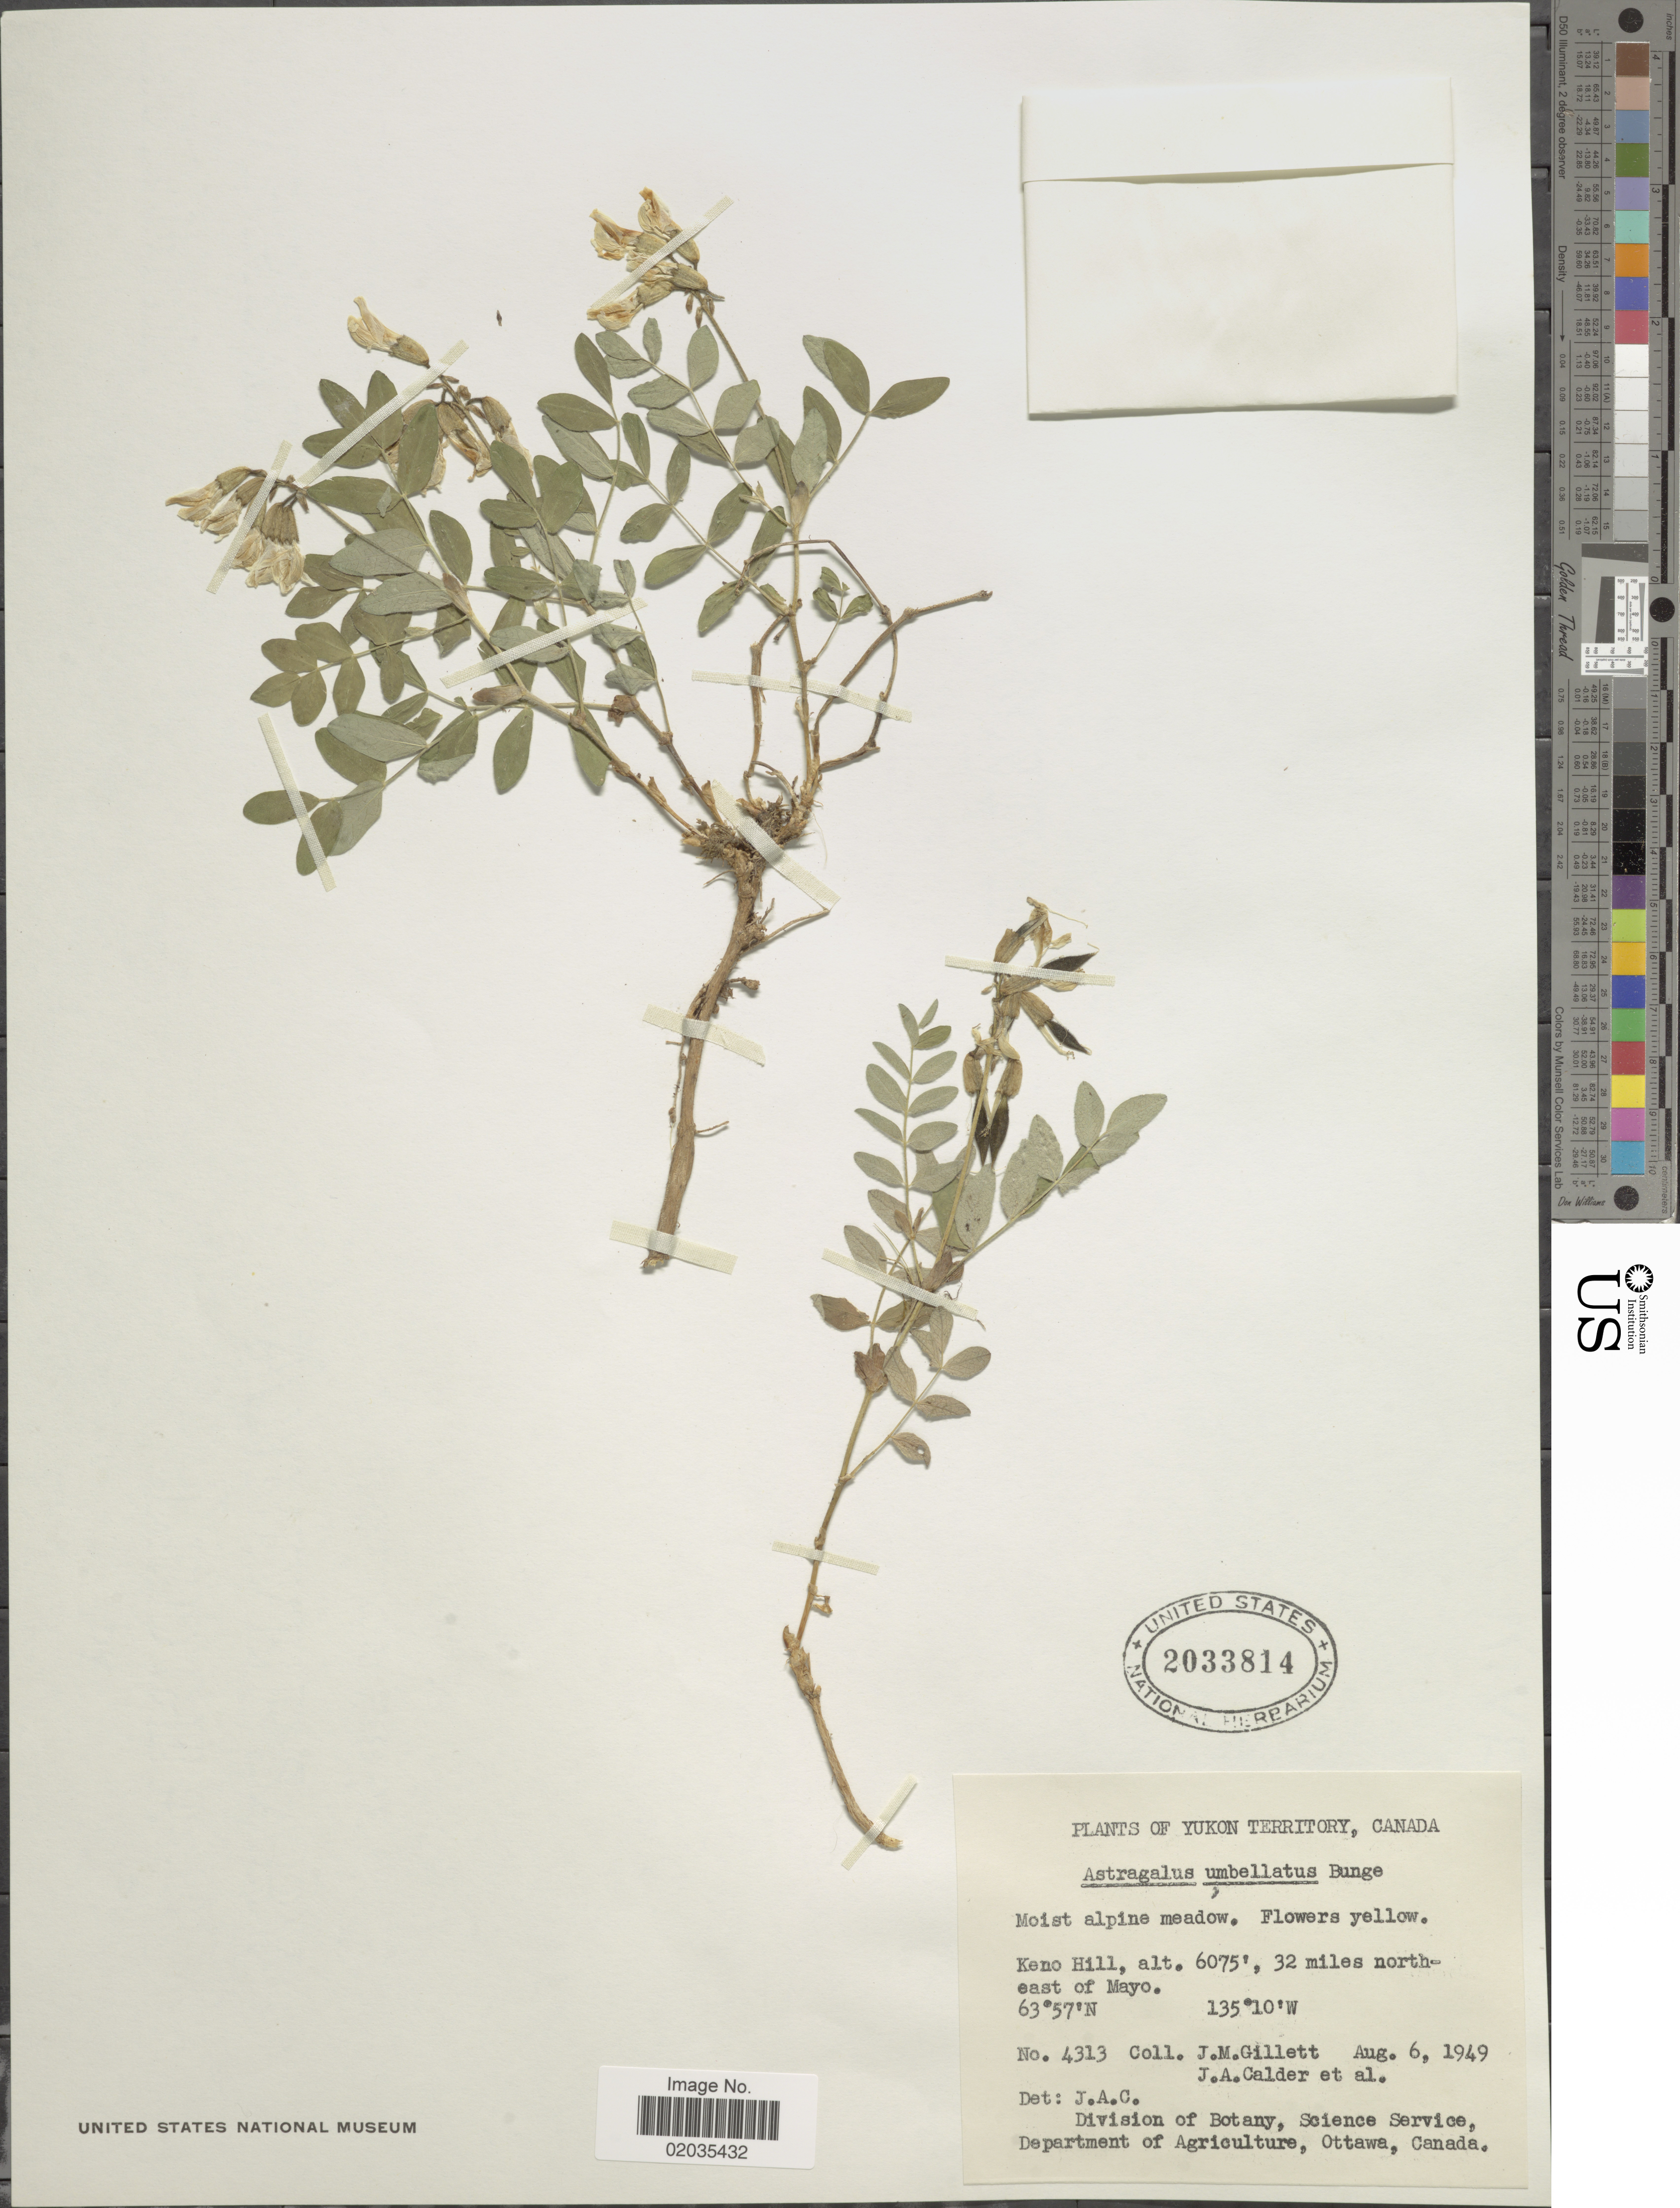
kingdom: Plantae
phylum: Tracheophyta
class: Magnoliopsida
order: Fabales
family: Fabaceae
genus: Astragalus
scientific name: Astragalus umbellatus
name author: Bunge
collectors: J. M. Gillett, J. A. Calder & et al.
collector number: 4313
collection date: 1949-08-06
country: Canada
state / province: Yukon Territory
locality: Keno Hill, 32 miles northeast of Mayo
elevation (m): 1852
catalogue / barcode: US 2033814